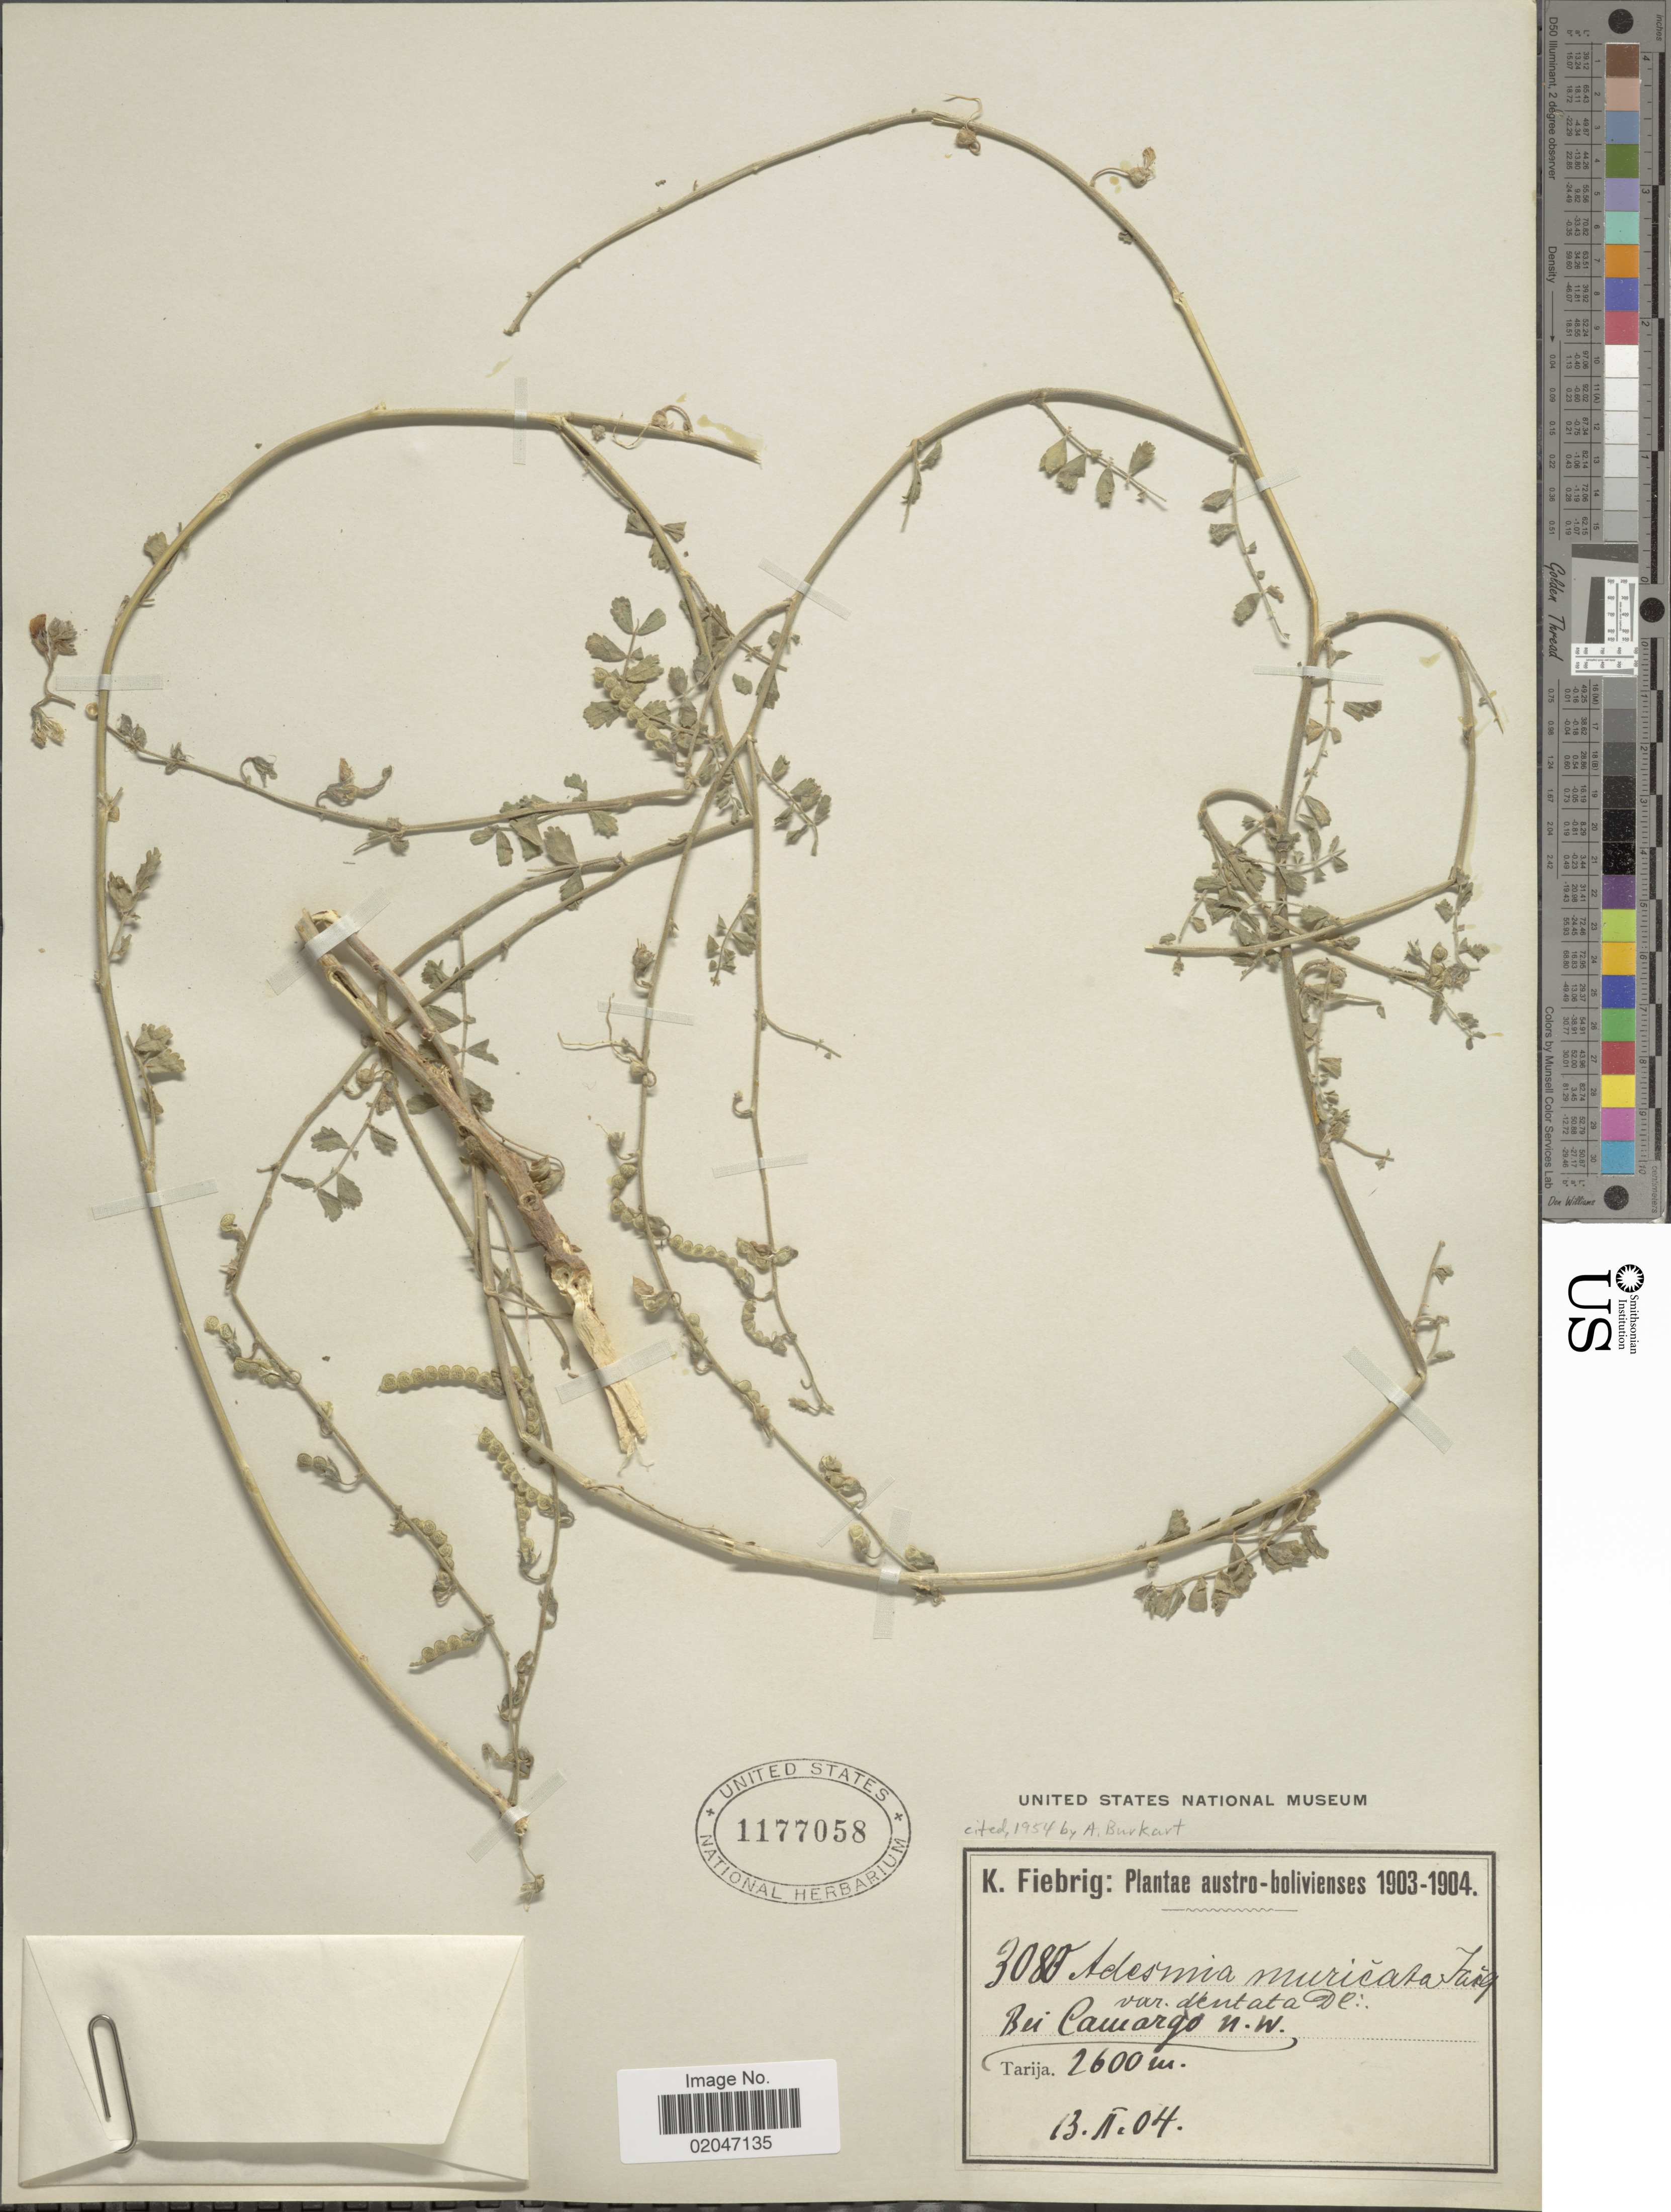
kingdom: Plantae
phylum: Tracheophyta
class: Magnoliopsida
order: Fabales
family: Fabaceae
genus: Adesmia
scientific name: Adesmia muricata var. dentata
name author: Benth.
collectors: K. Fiebrig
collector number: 3080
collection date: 1904-02-13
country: Bolivia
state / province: Tarija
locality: Bei Camargo N.W., austro-bolivienses.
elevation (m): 2600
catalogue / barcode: US 1177058